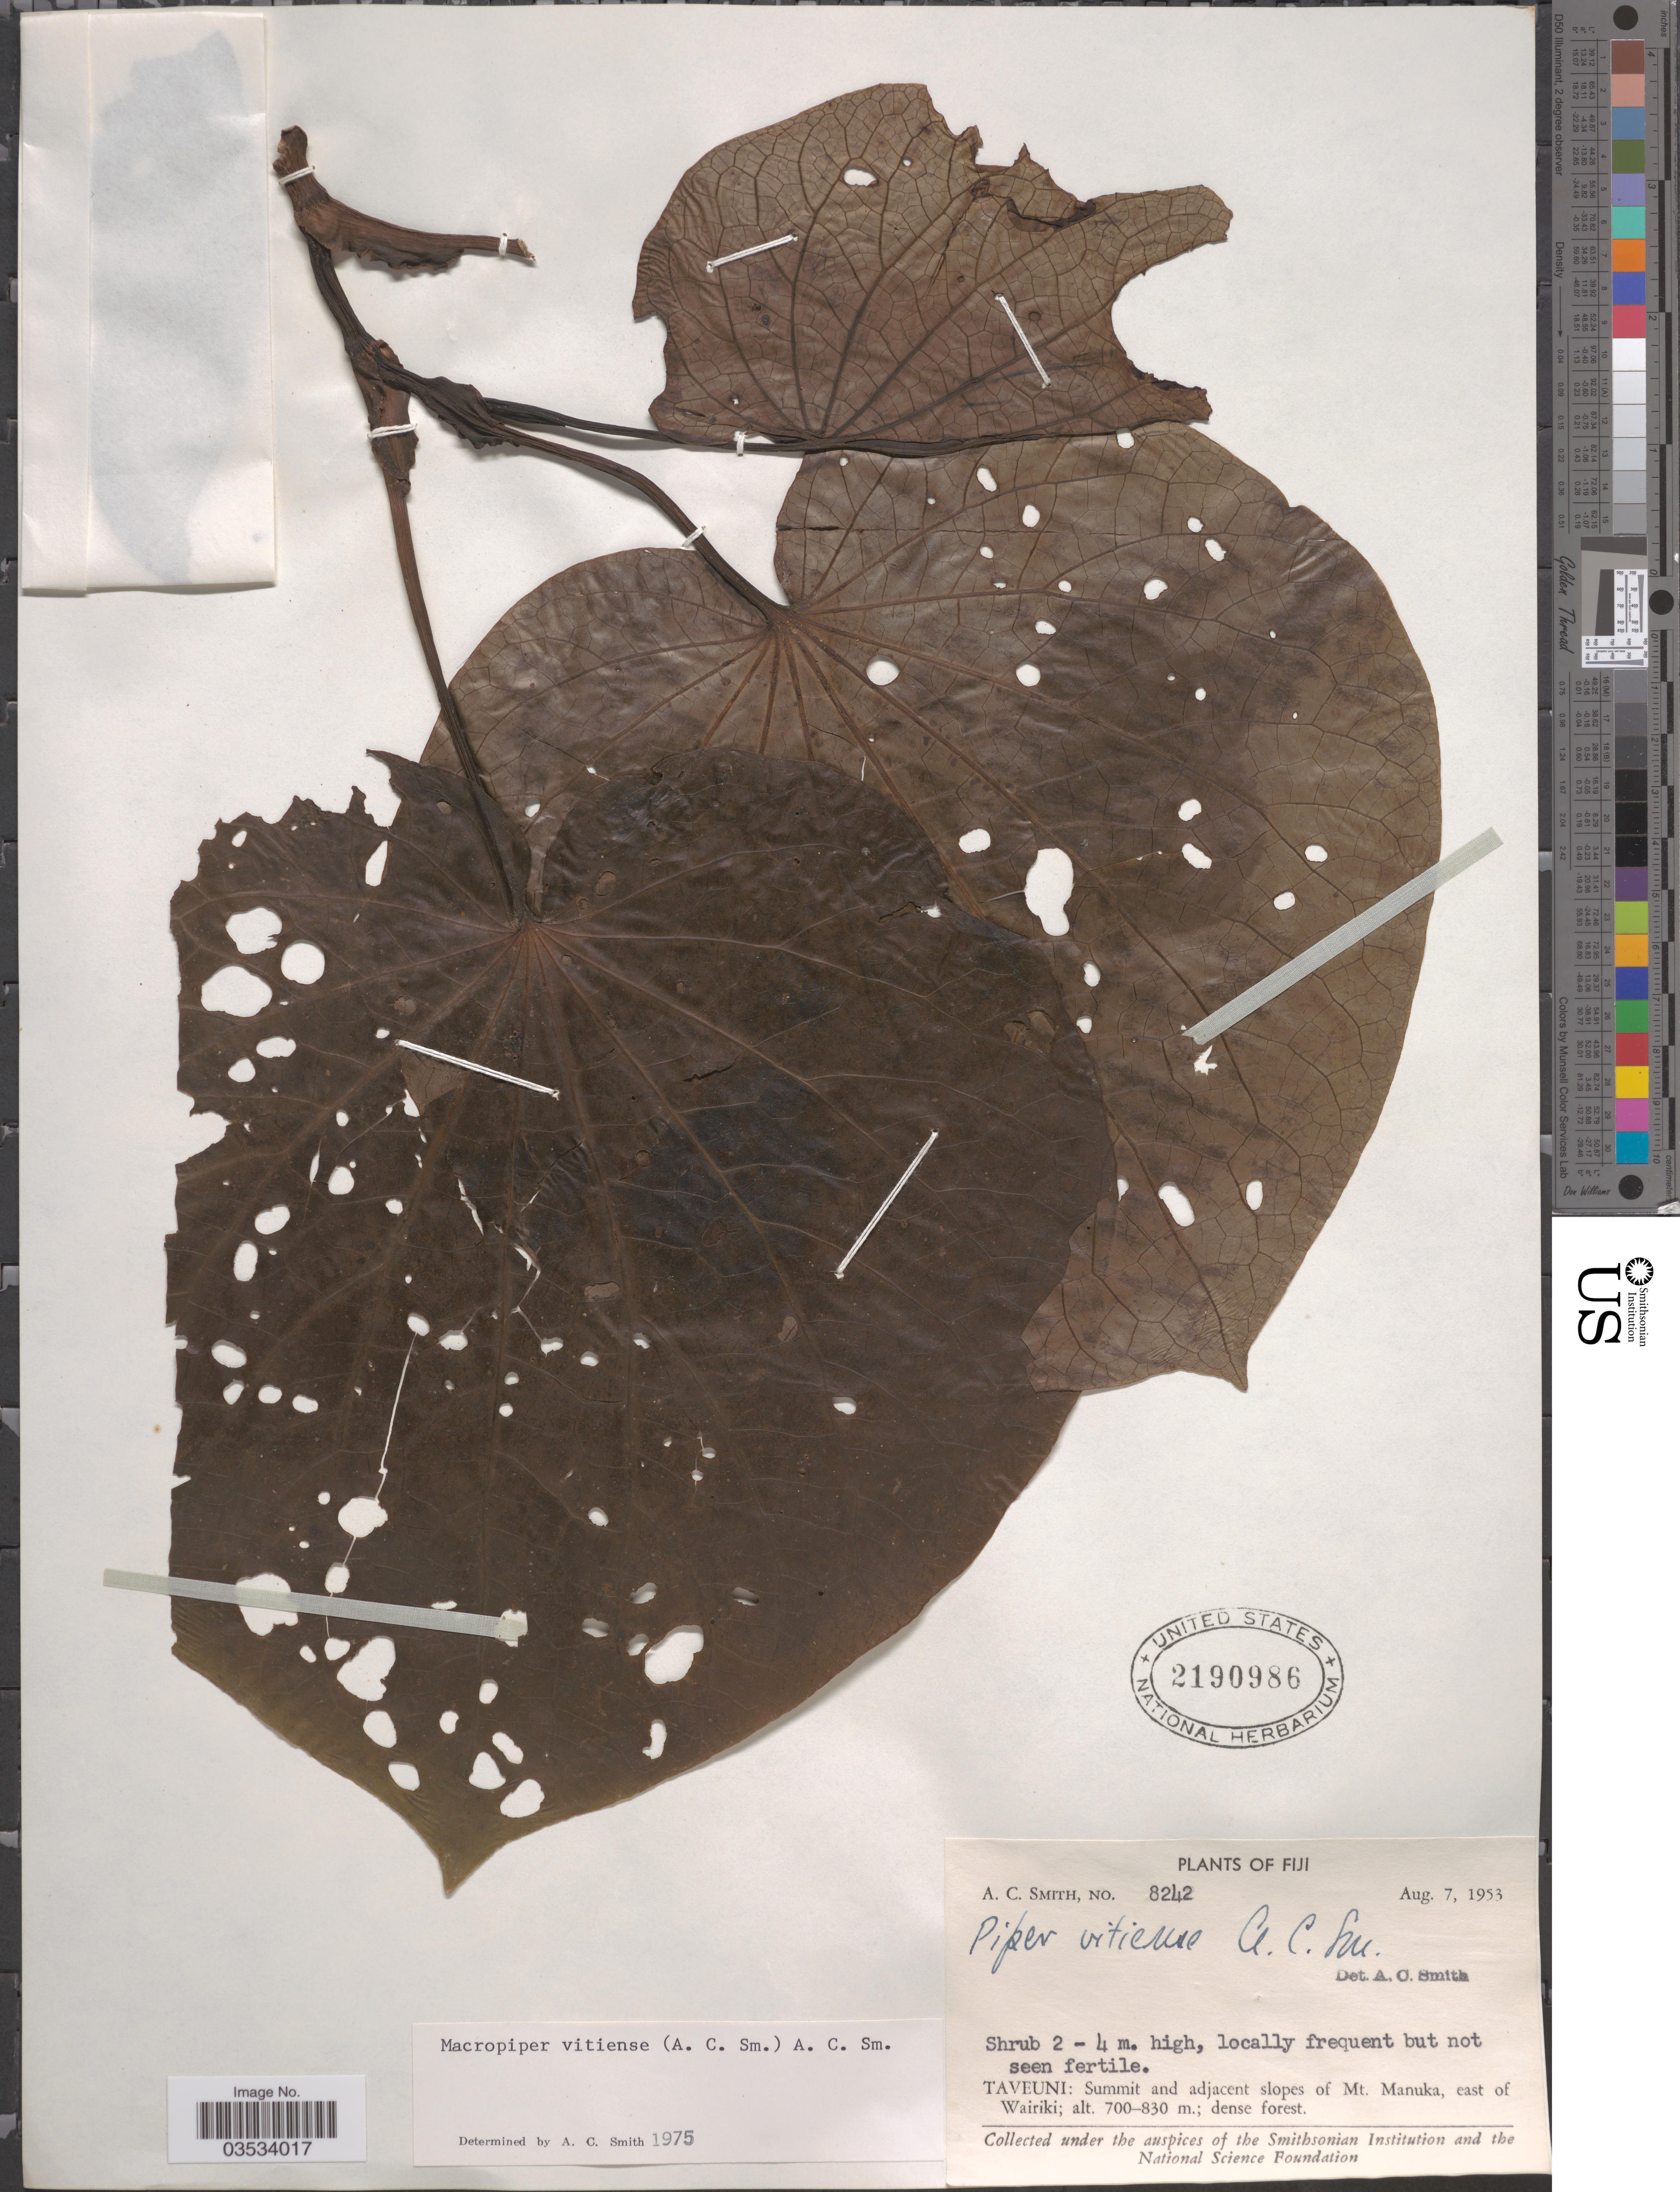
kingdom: Plantae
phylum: Tracheophyta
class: Magnoliopsida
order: Piperales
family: Piperaceae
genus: Piper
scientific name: Piper vitiense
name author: A.C. Sm.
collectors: A. C. Smith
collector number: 8242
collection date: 1953-08-07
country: Fiji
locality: Taveuni: Summit and adjacent slopes of Mt. Manuka, east of Wairiki.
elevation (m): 700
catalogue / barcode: US 2190986